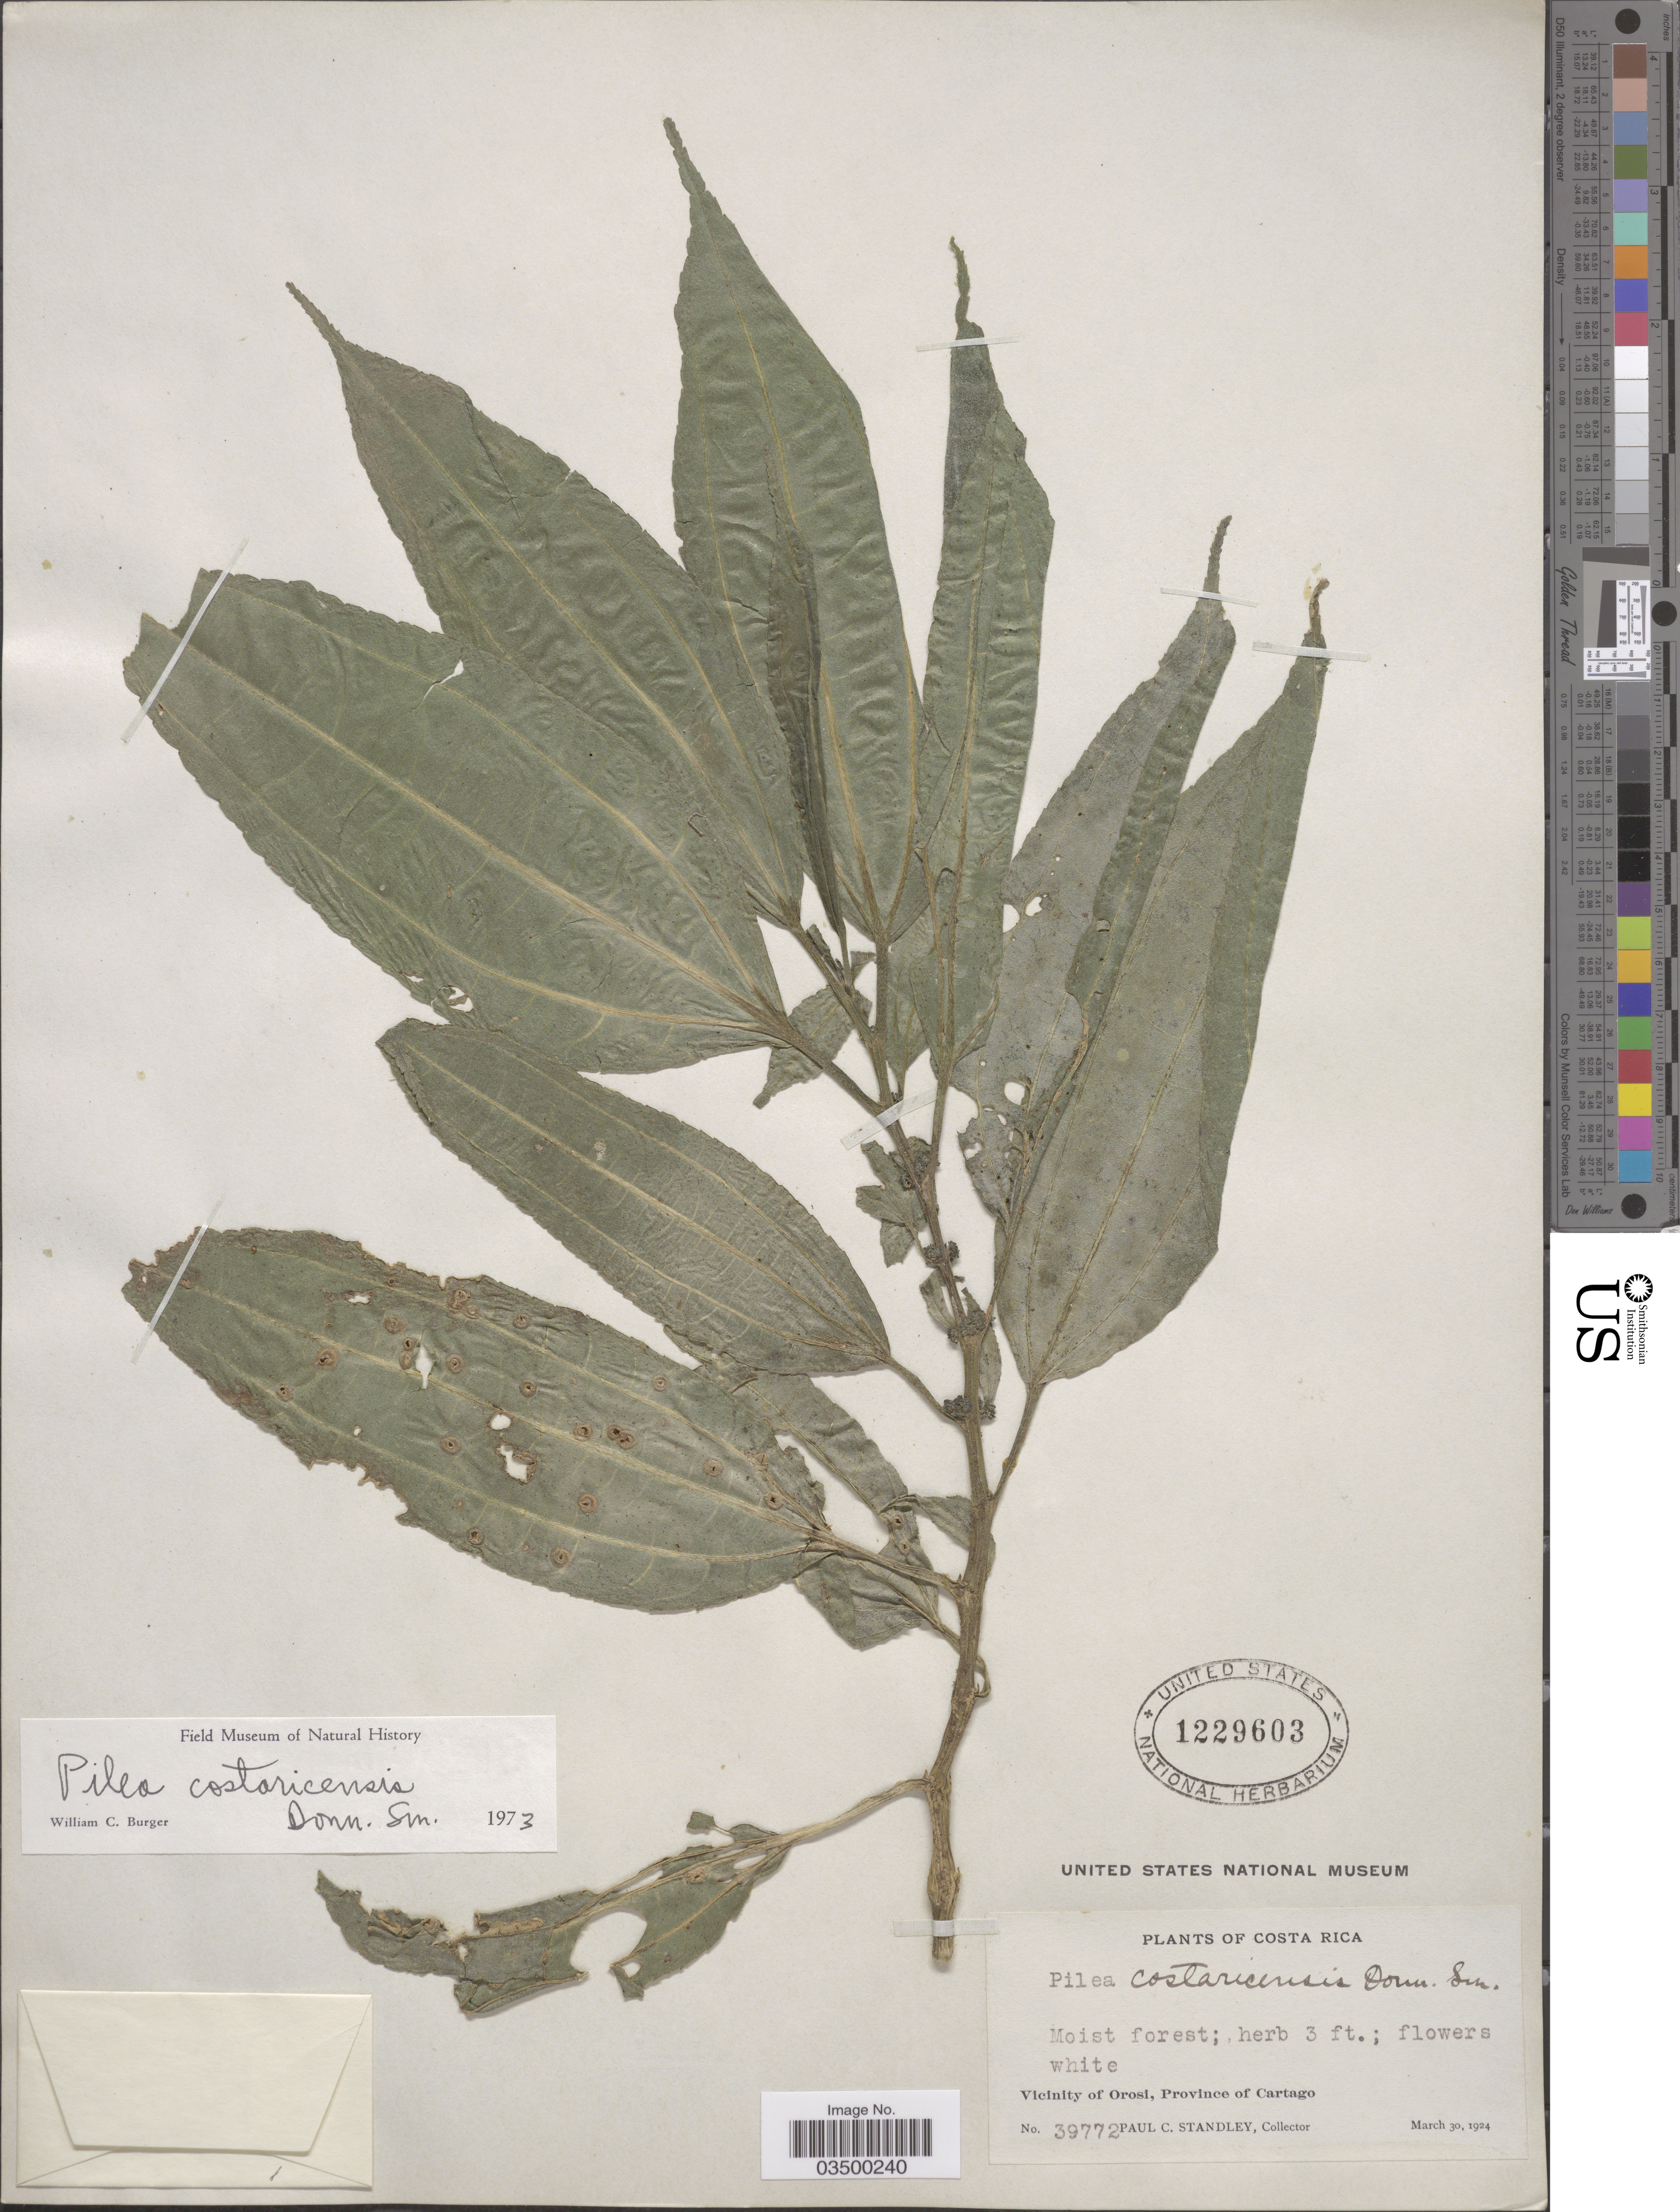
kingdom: Plantae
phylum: Tracheophyta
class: Magnoliopsida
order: Rosales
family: Urticaceae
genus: Pilea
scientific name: Pilea costaricensis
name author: Donn. Sm.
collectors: P. C. Standley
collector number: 39772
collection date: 1924-03-30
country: Costa Rica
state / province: Cartago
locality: Vicinity of Orosi.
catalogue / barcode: US 1229603